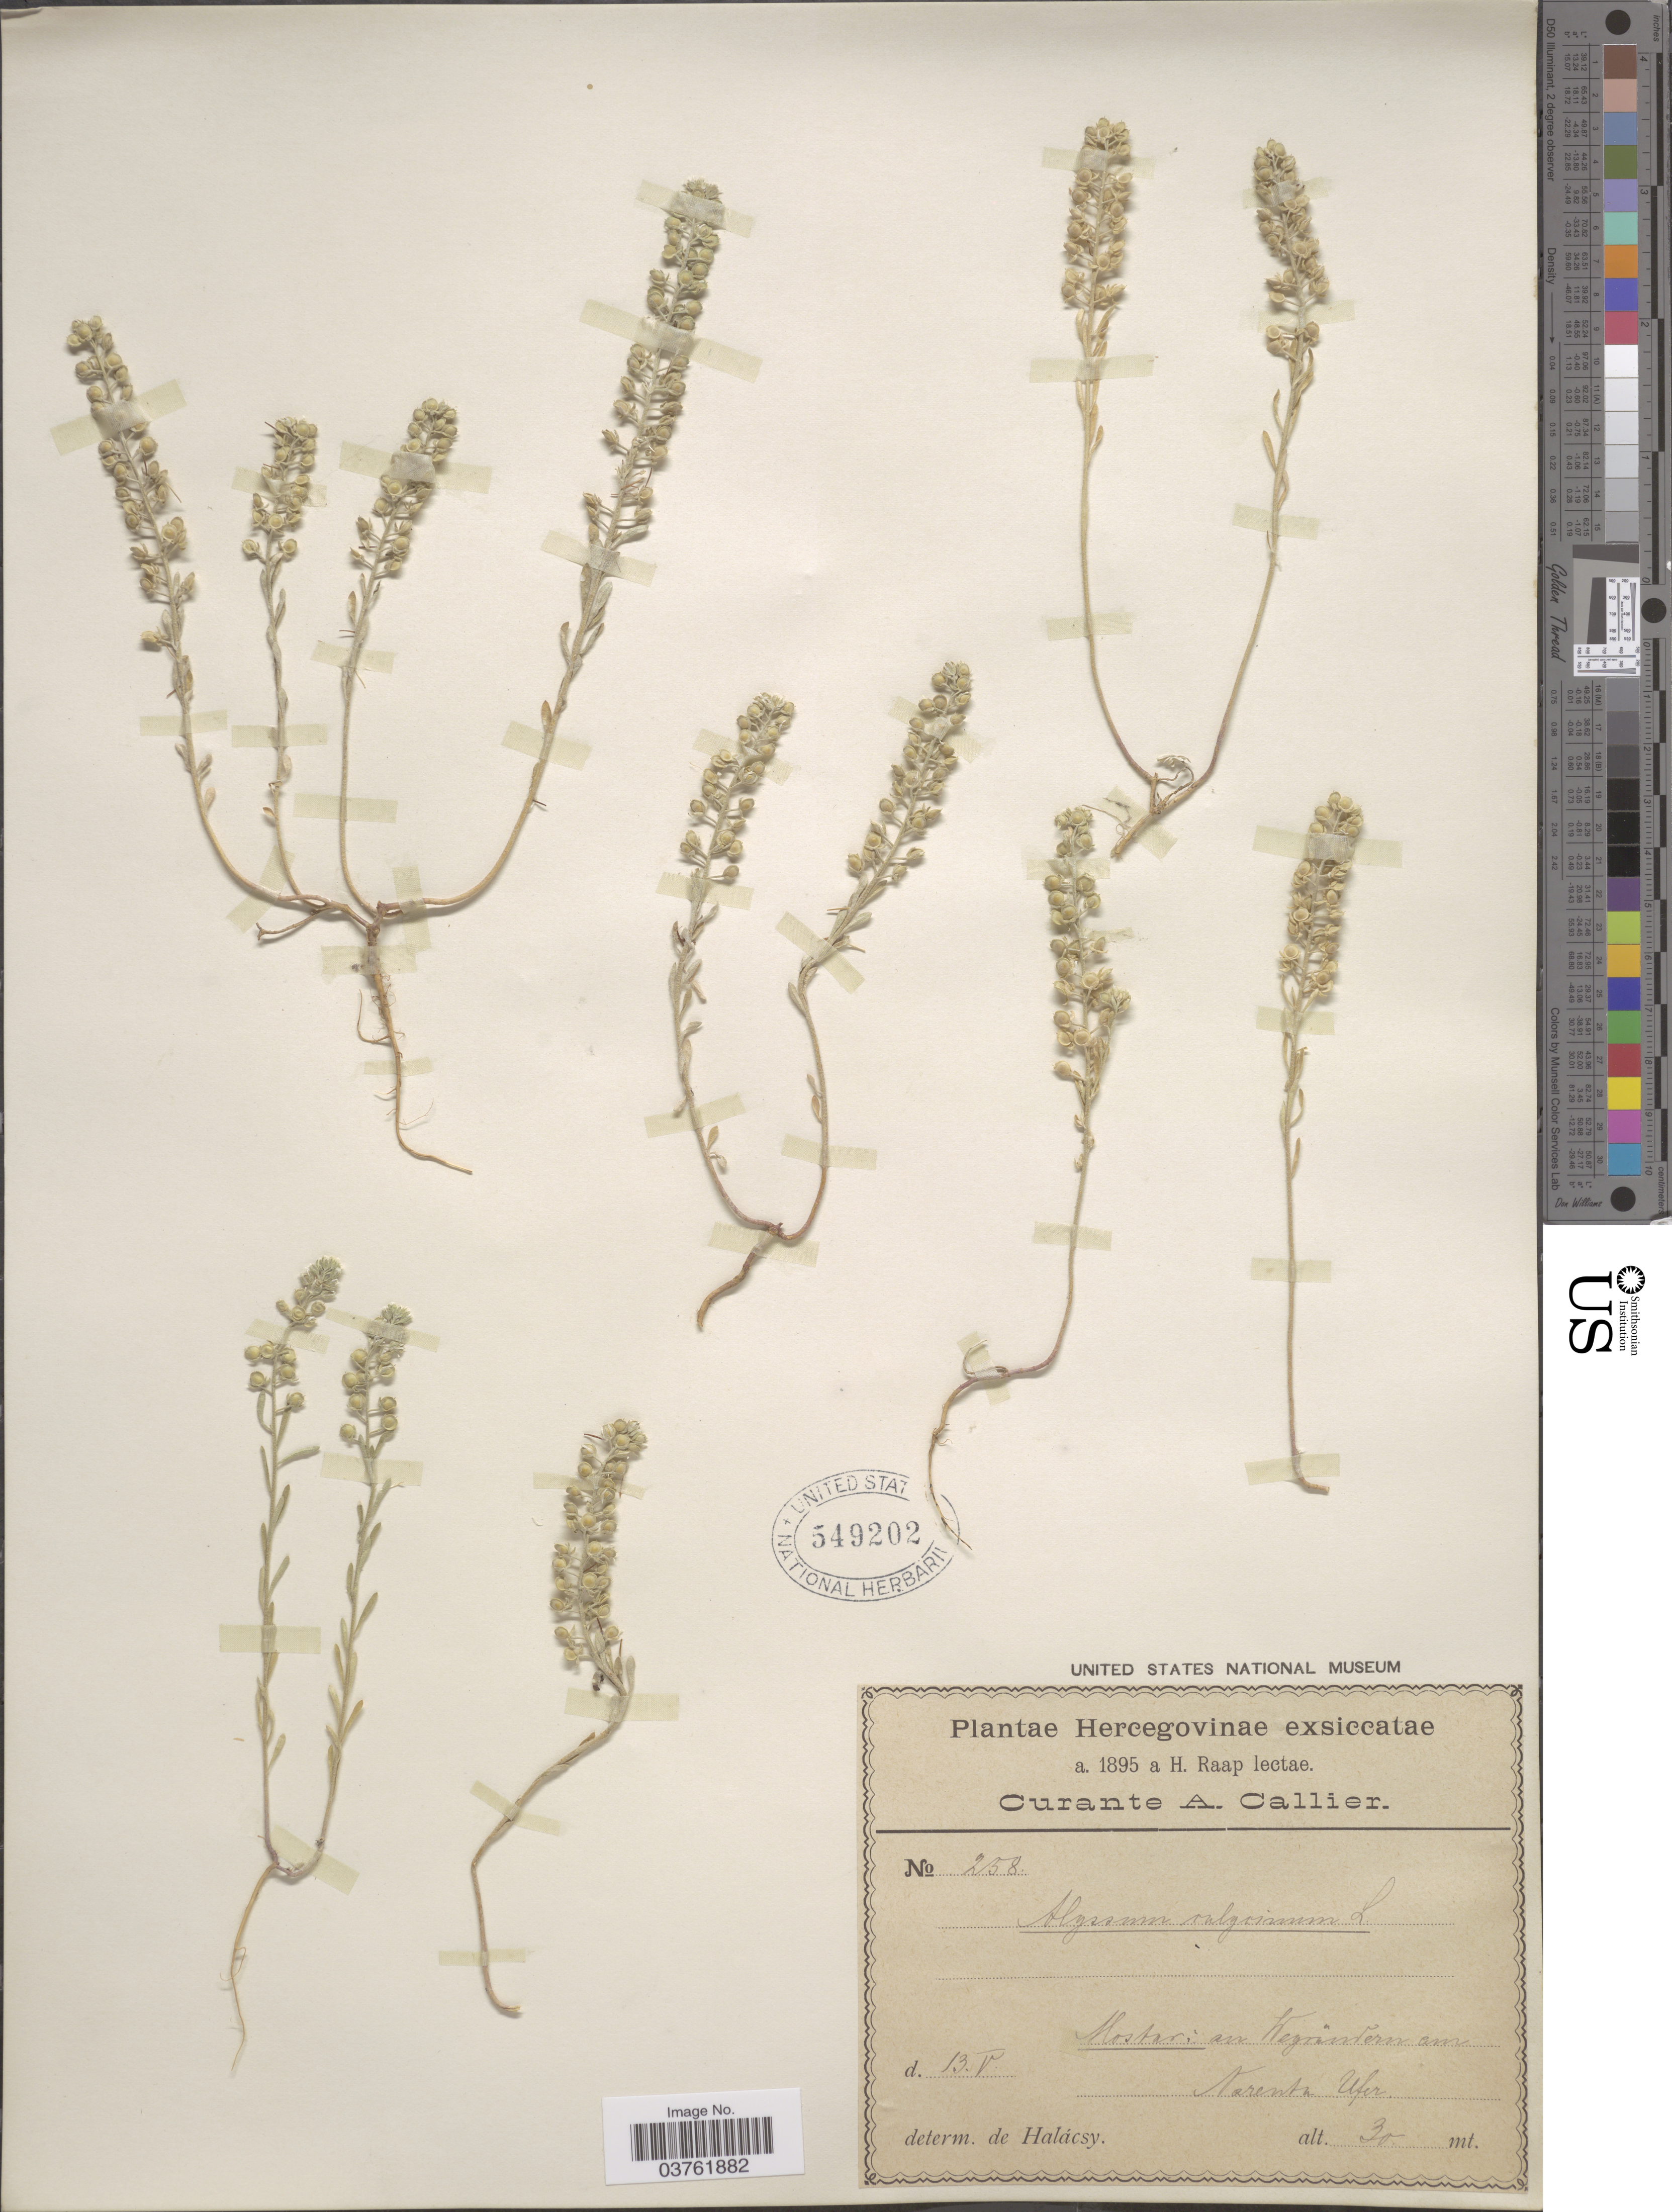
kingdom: Plantae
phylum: Tracheophyta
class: Magnoliopsida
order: Brassicales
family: Brassicaceae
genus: Alyssum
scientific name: Alyssum calycinum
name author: L.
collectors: H. Raap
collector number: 258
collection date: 1895-05-13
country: Bosnia and Herzegovina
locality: Hercegovinae. Mostar: an Wegrändern am Narenta Ufer.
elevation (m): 30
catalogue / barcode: US 549202